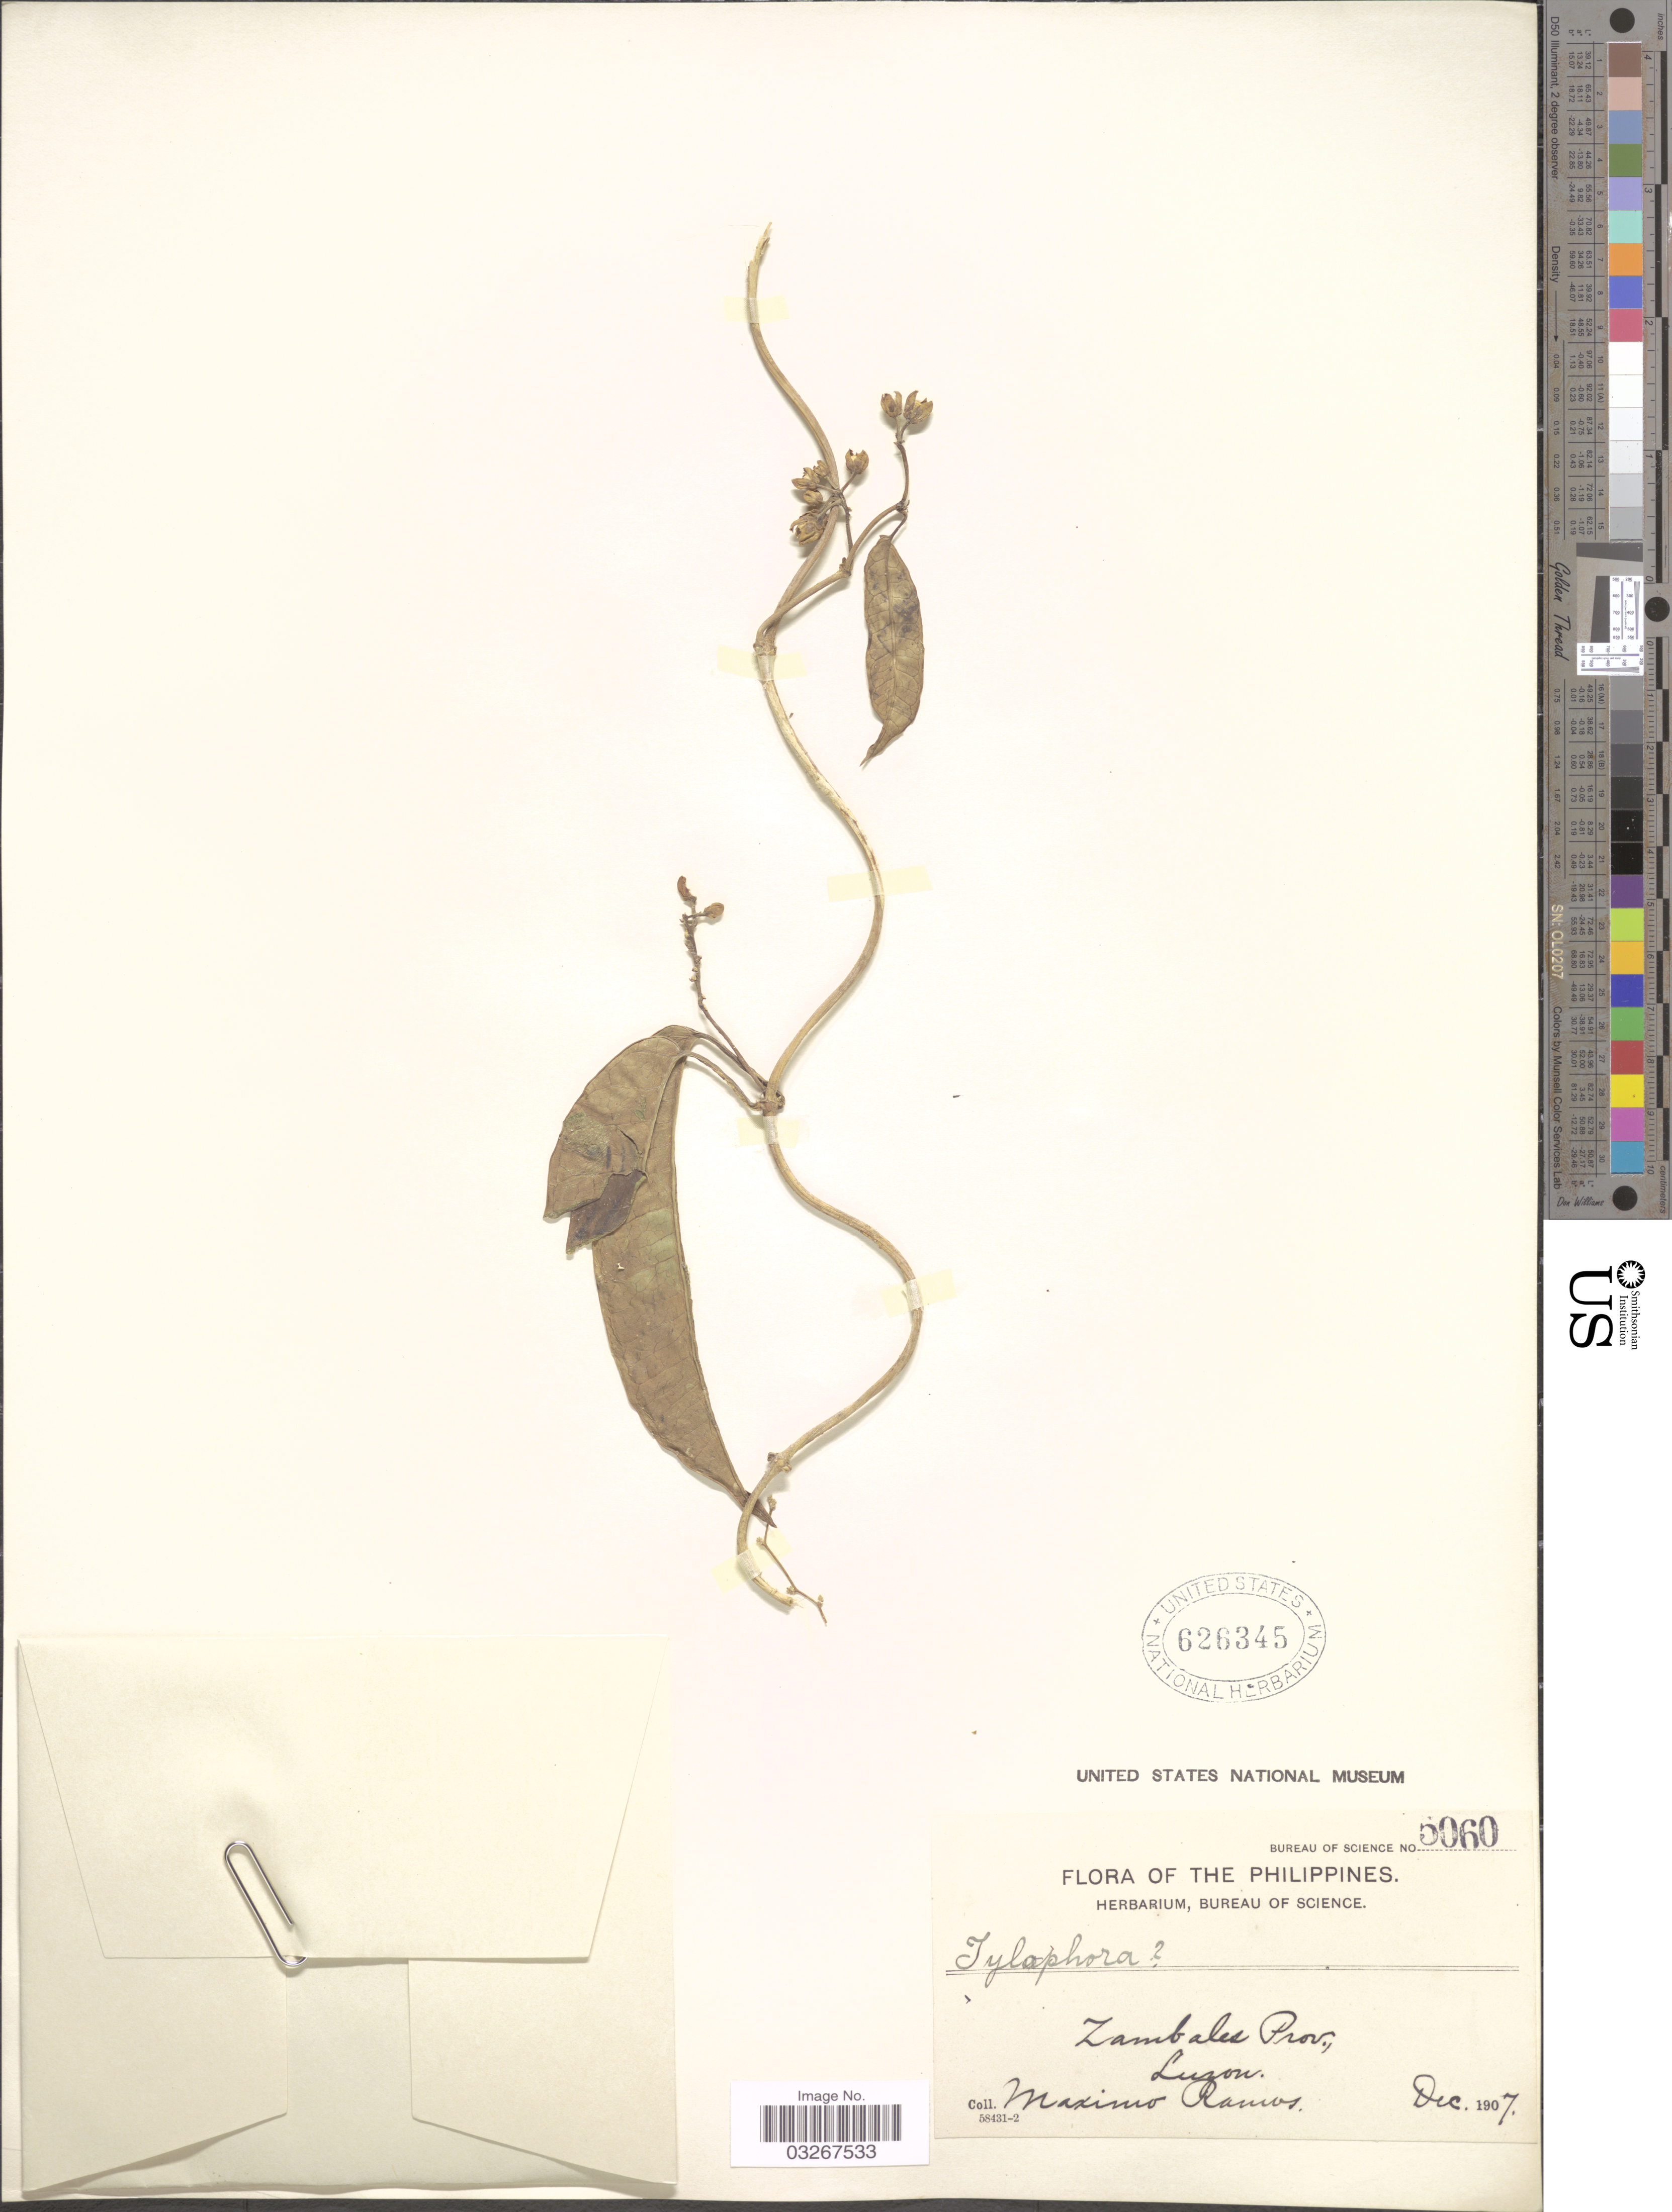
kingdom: Plantae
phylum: Tracheophyta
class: Magnoliopsida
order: Gentianales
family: Apocynaceae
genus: Tylophora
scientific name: Tylophora sp.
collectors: M. Ramos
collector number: Bureau of Science 5060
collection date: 1907-12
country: Philippines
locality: Zambales Prov., Luzon.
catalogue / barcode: US 626345